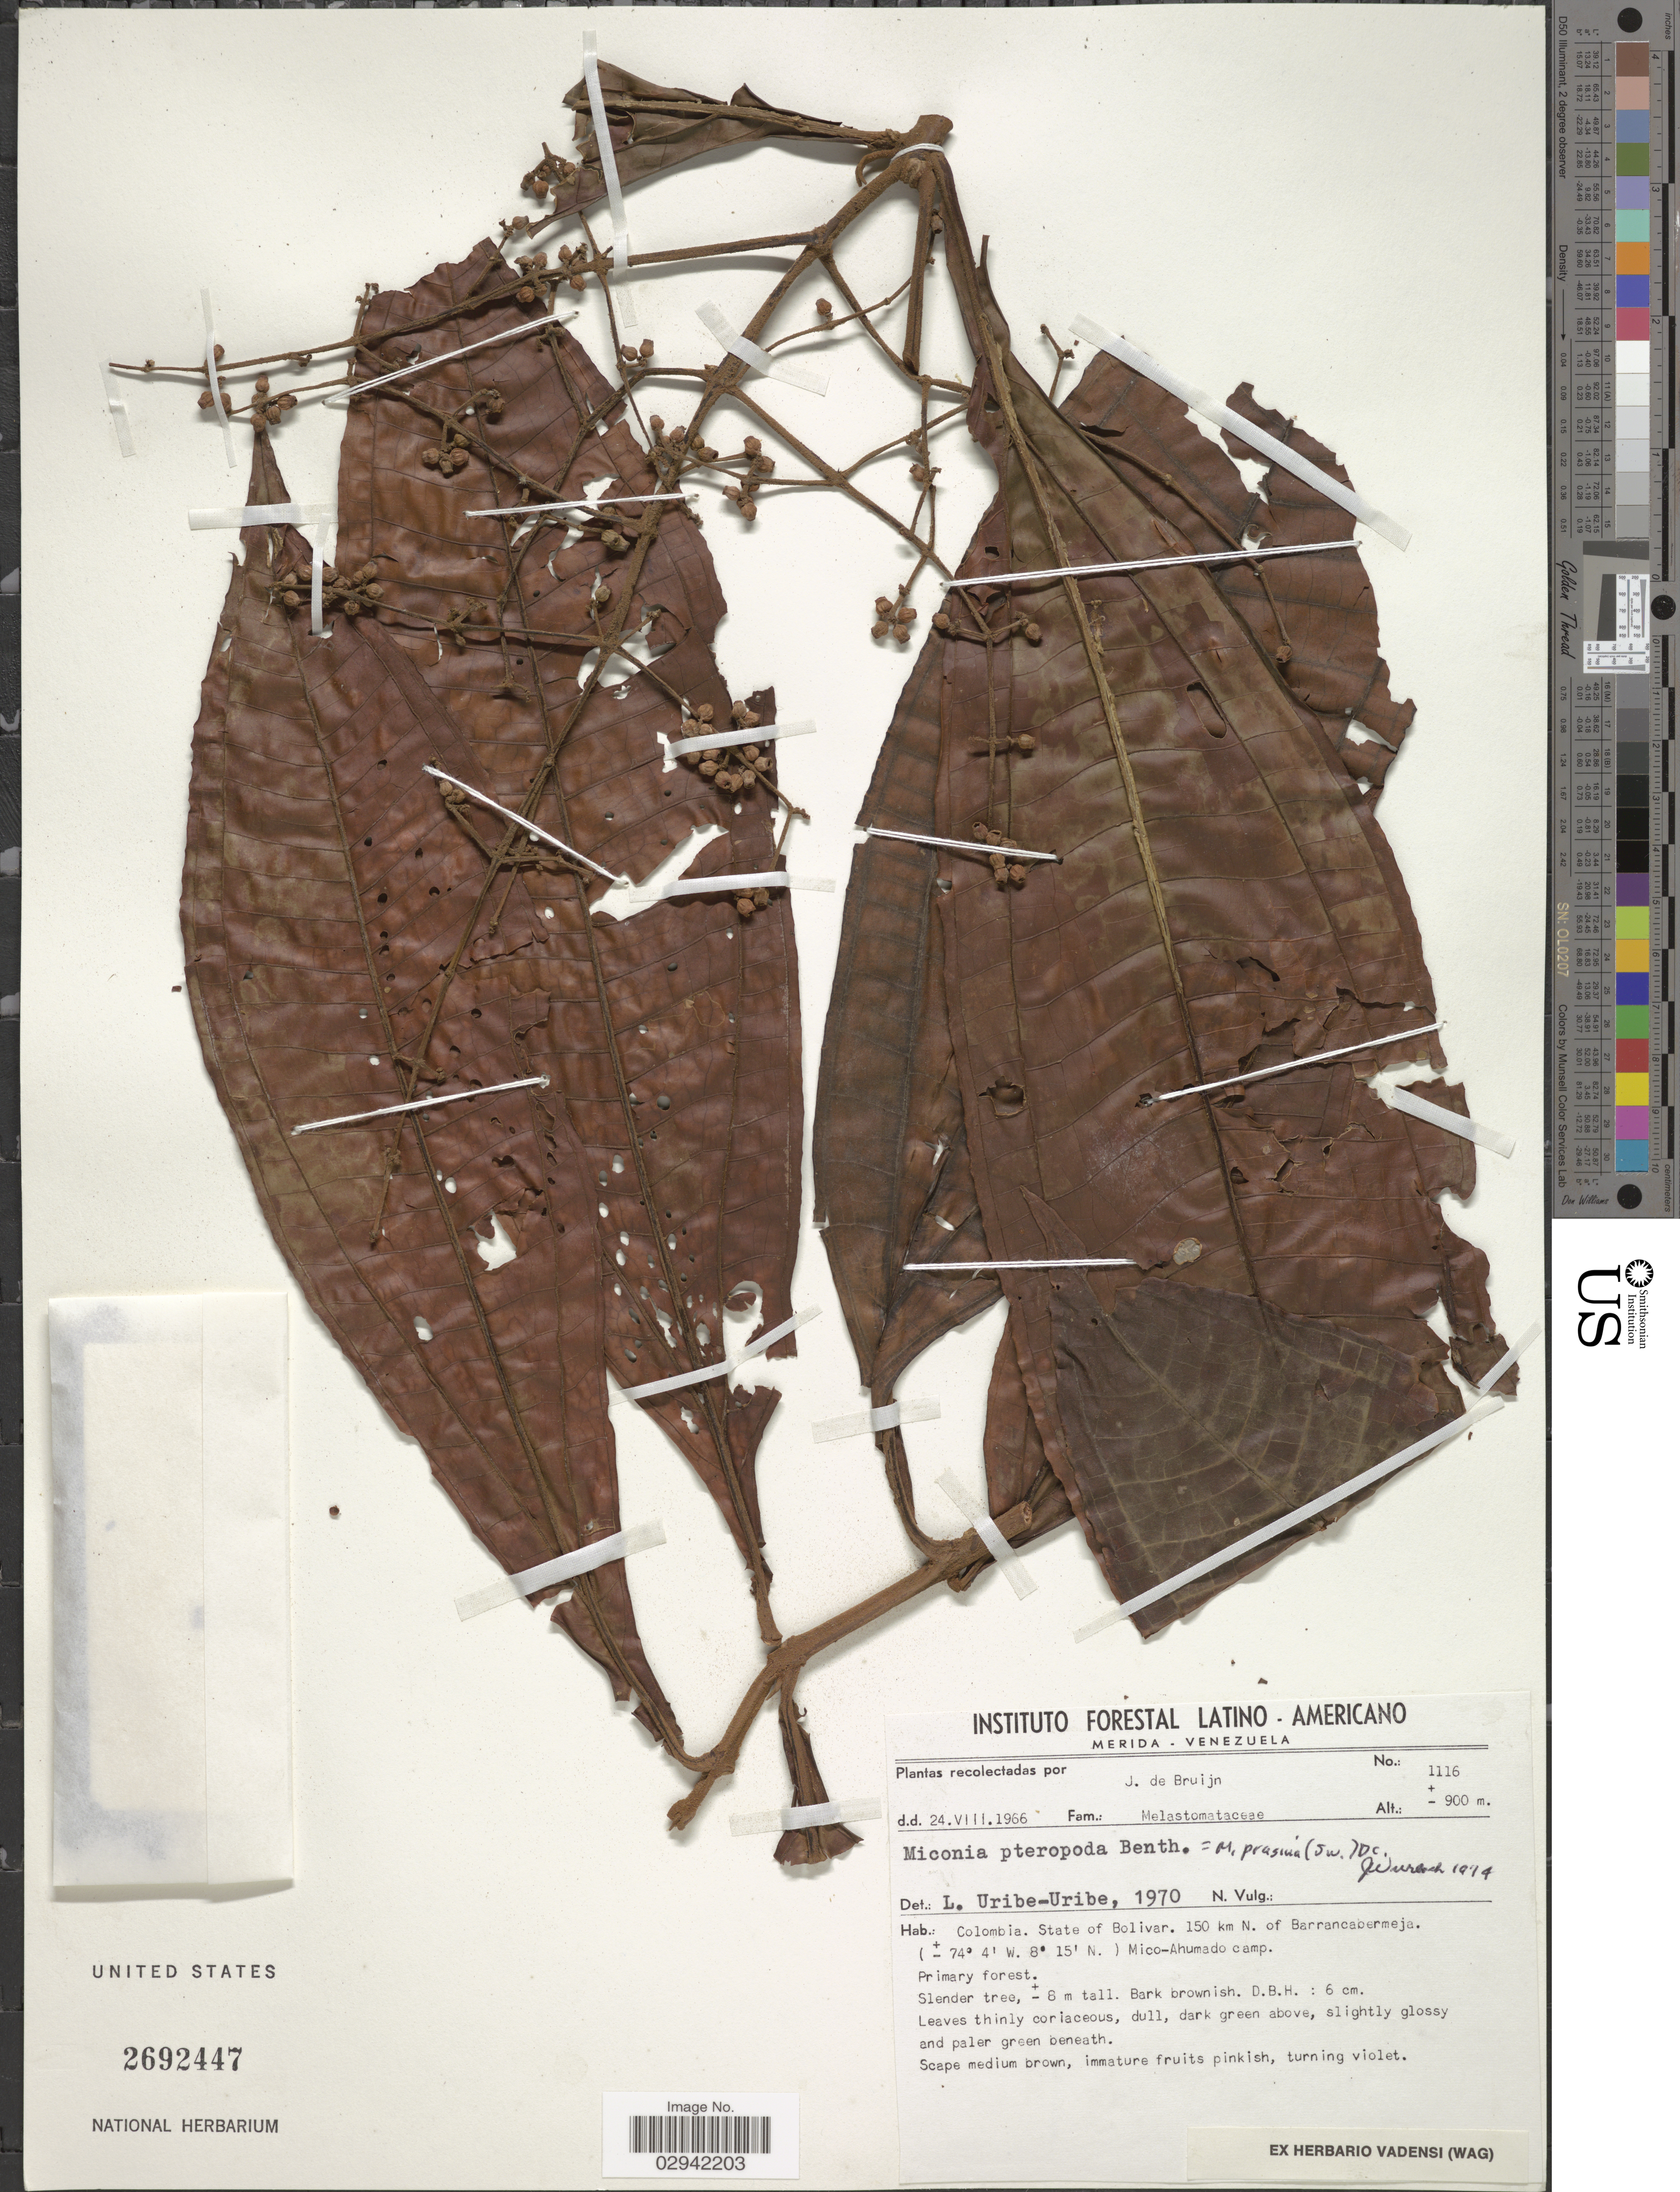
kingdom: Plantae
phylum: Tracheophyta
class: Magnoliopsida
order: Myrtales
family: Melastomataceae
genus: Miconia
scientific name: Miconia prasina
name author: (Sw.) DC.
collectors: J. Bruijn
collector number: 1116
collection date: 1966-08-24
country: Colombia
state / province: Bolívar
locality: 150 km N. of Barrancabermeja. Mico-Ahumado camp.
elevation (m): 900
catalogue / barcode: US 2692447